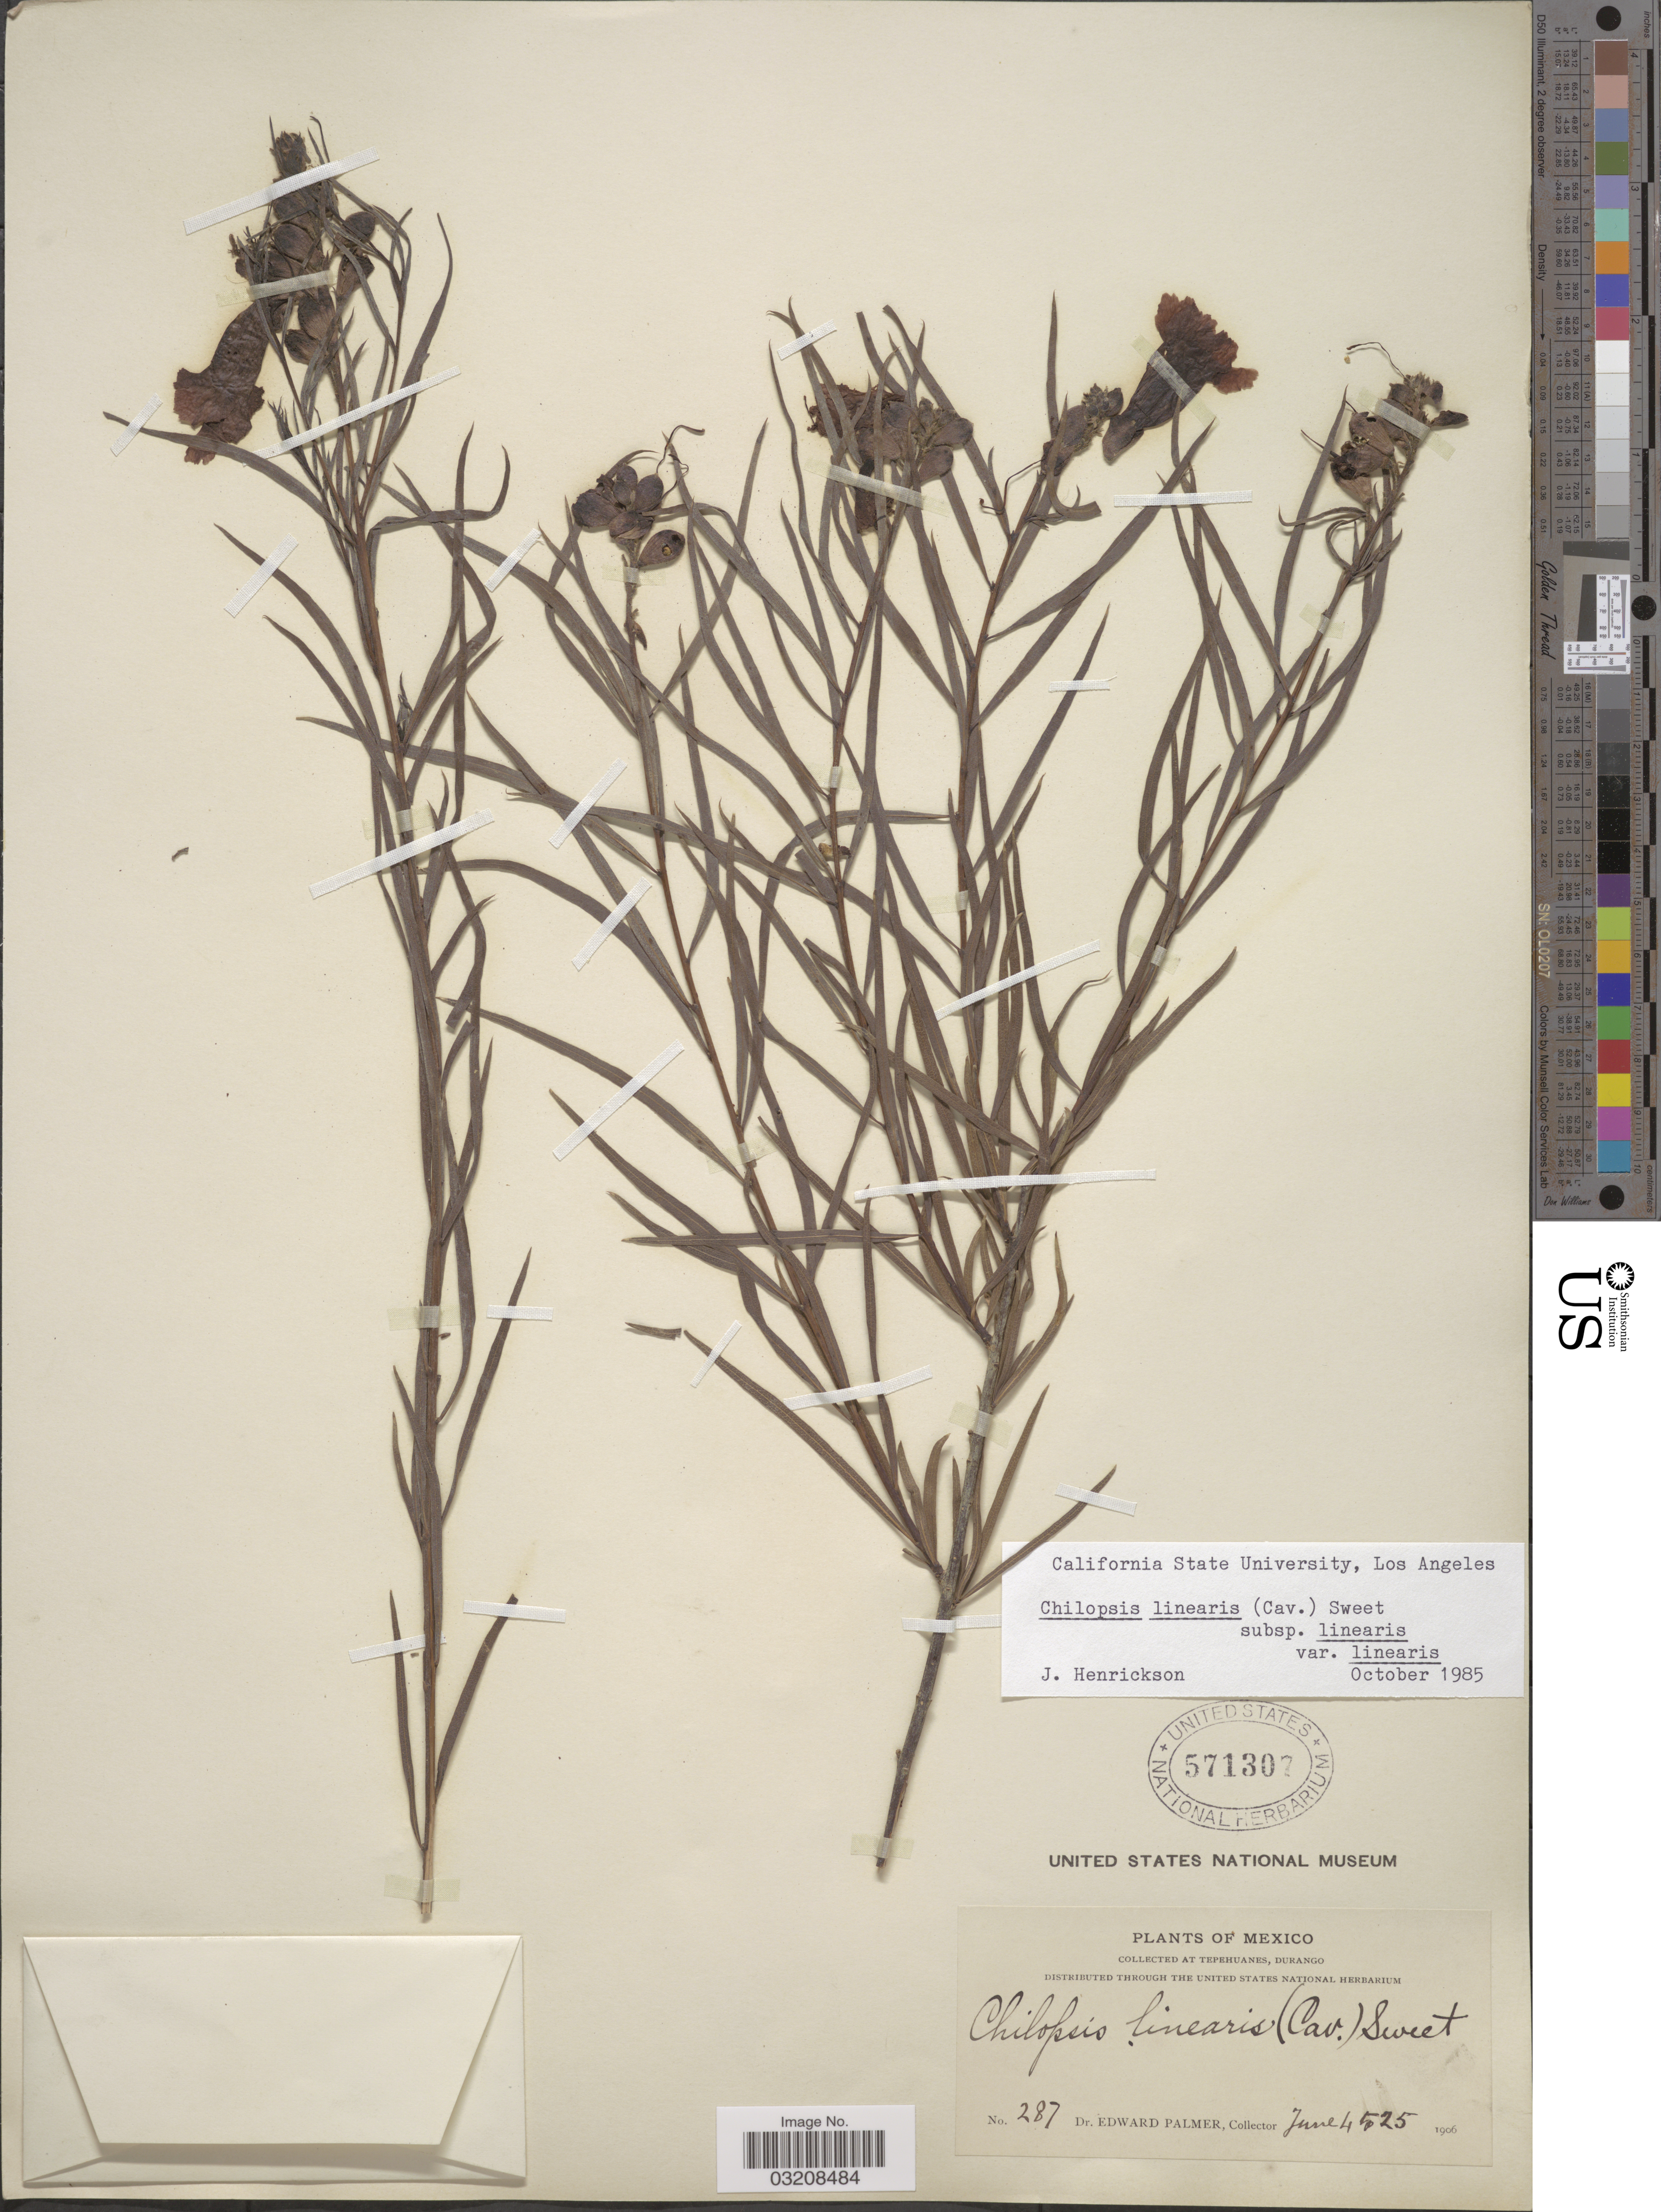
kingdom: Plantae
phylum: Tracheophyta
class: Magnoliopsida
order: Lamiales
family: Bignoniaceae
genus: Chilopsis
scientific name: Chilopsis linearis subsp. linearis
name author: (Cav.) Sweet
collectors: E. Palmer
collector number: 287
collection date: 1906-06-04/1906-06-25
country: Mexico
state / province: Durango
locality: Tepehuanes.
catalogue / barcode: US 571307